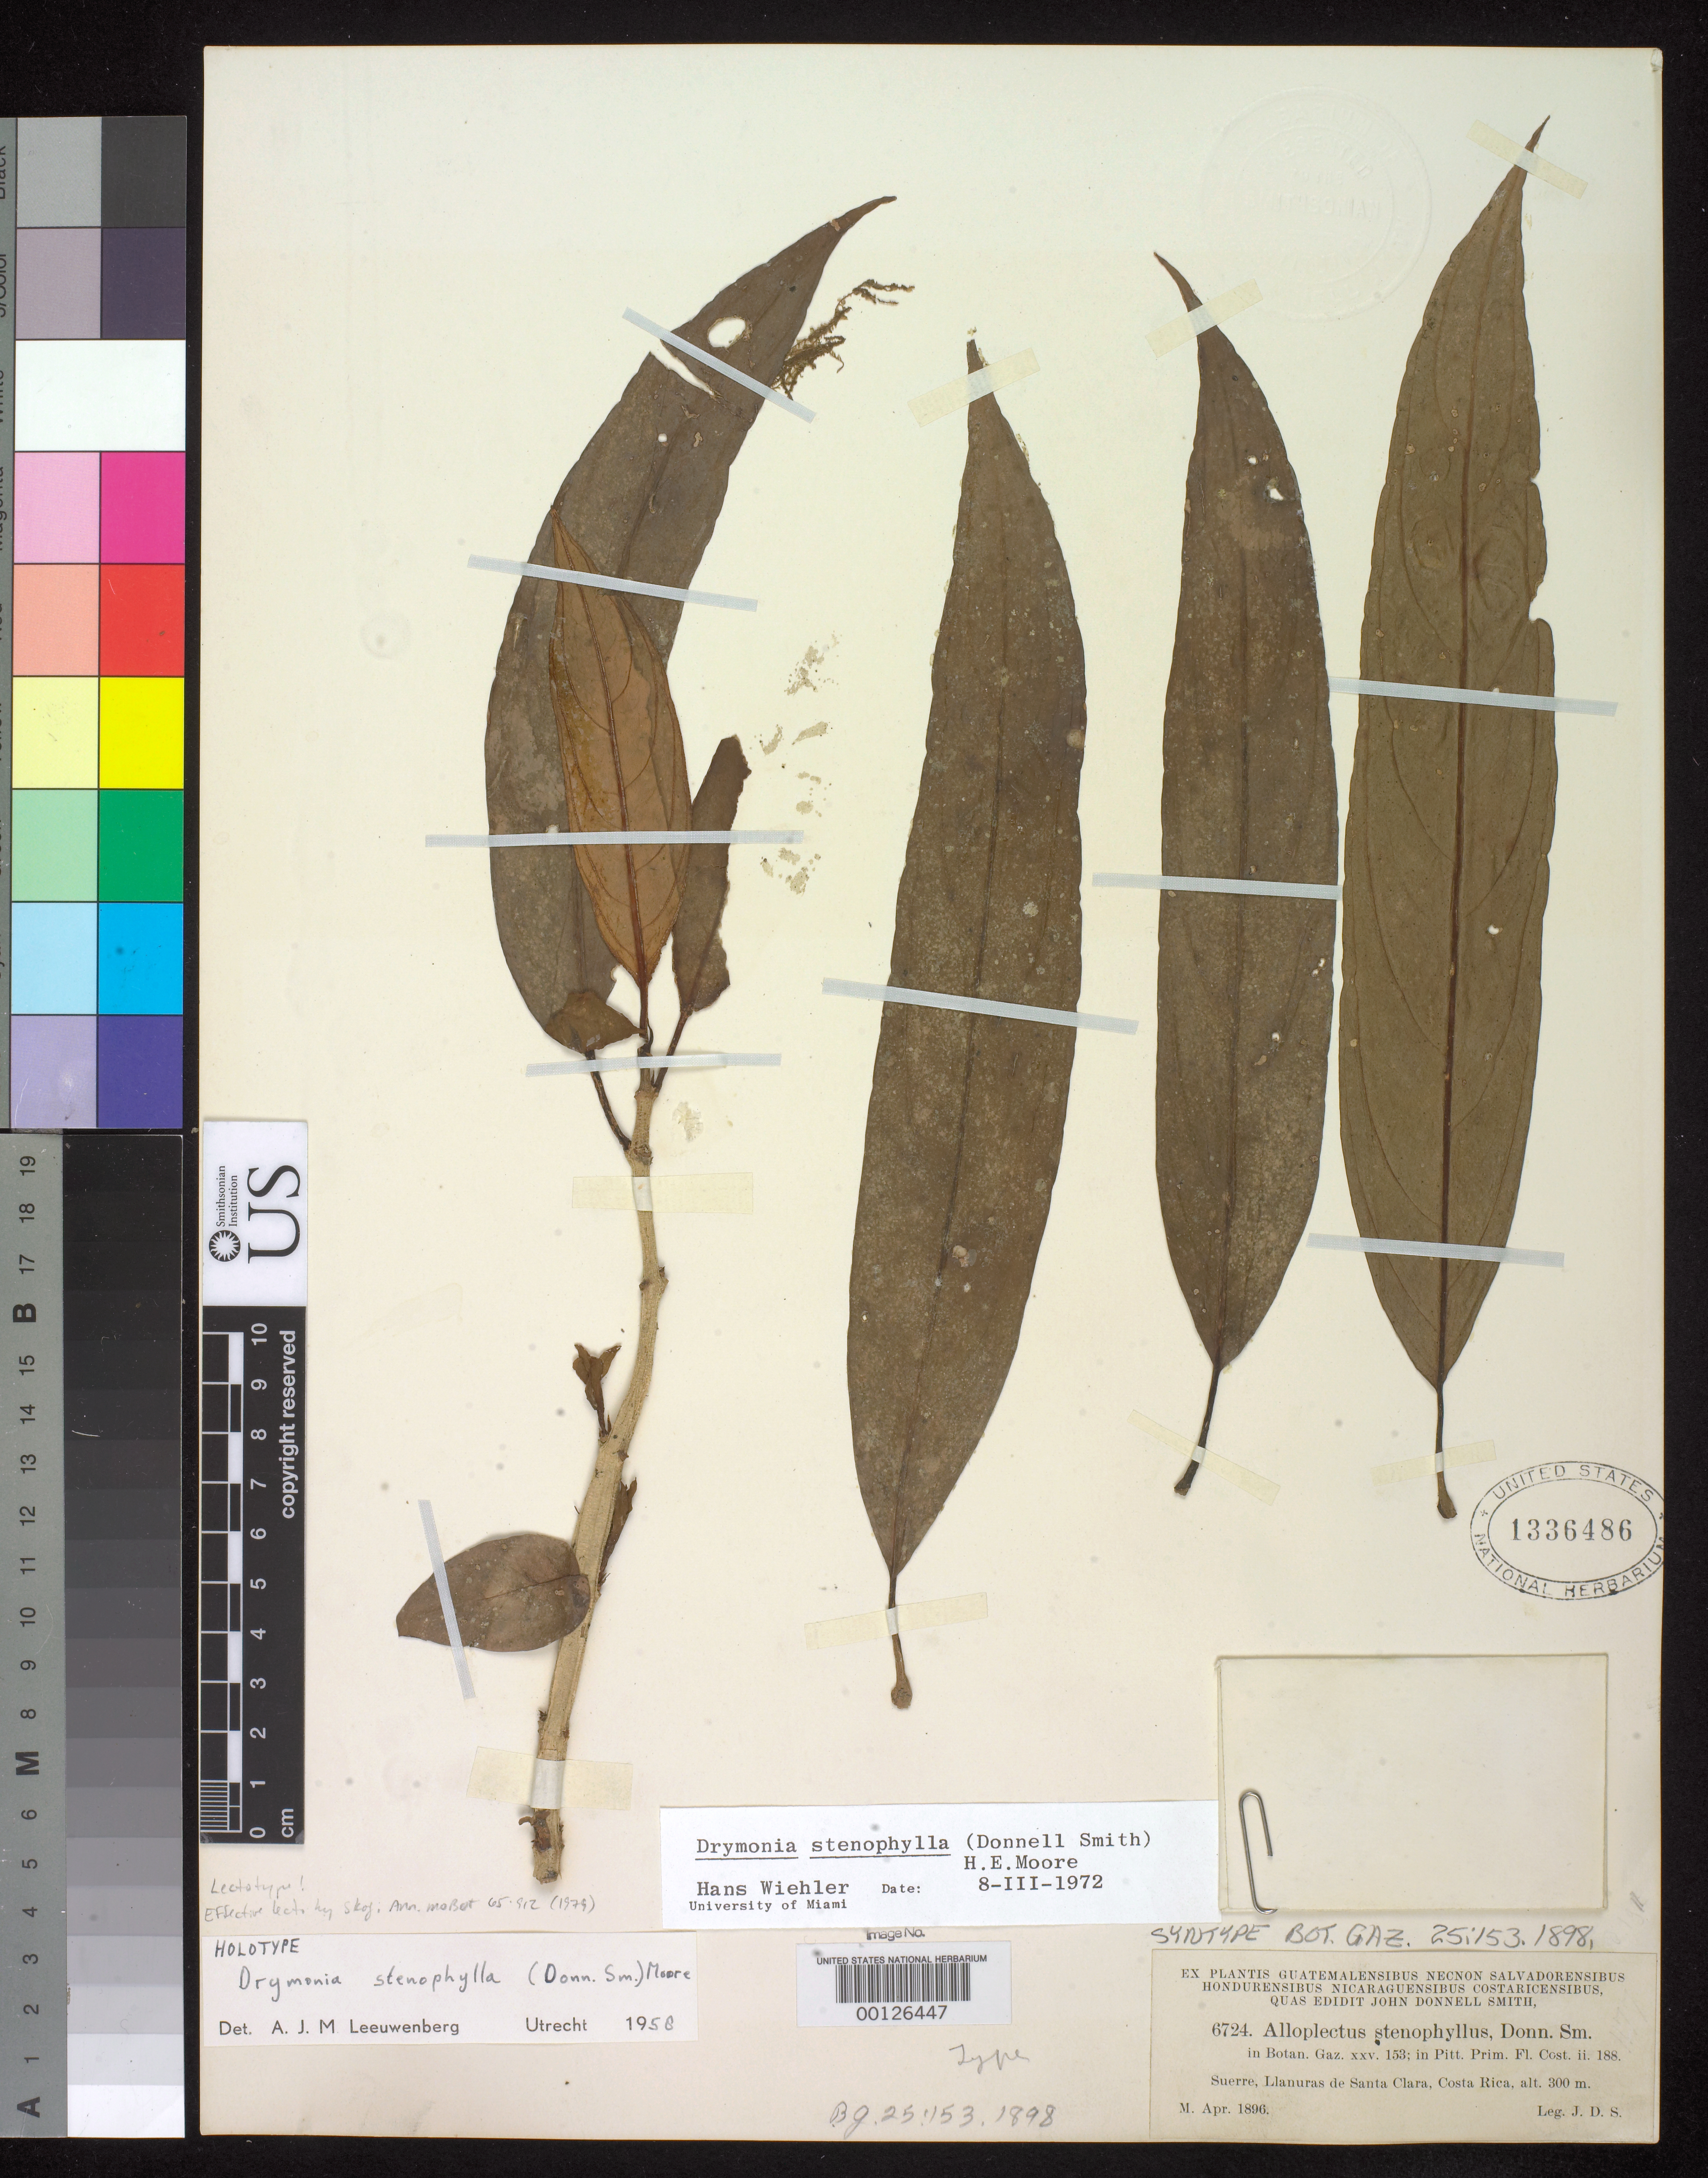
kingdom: Plantae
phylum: Tracheophyta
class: Magnoliopsida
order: Lamiales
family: Gesneriaceae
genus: Alloplectus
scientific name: Alloplectus stenophyllus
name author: Donn. Sm.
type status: Lectotype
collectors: J. Donnell Smith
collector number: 6724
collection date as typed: Apr 1896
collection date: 1896-04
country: Costa Rica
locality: Suerre, Llanuras de Santa Clara.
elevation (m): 300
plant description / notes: Annotated as "holotype" by A.J.M. Leeuwenberg, 1958. Effectively lectotypified by Skog, cited as "holotype".; Specimen ex John Donnell Smith herbarium.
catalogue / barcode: US 1336486